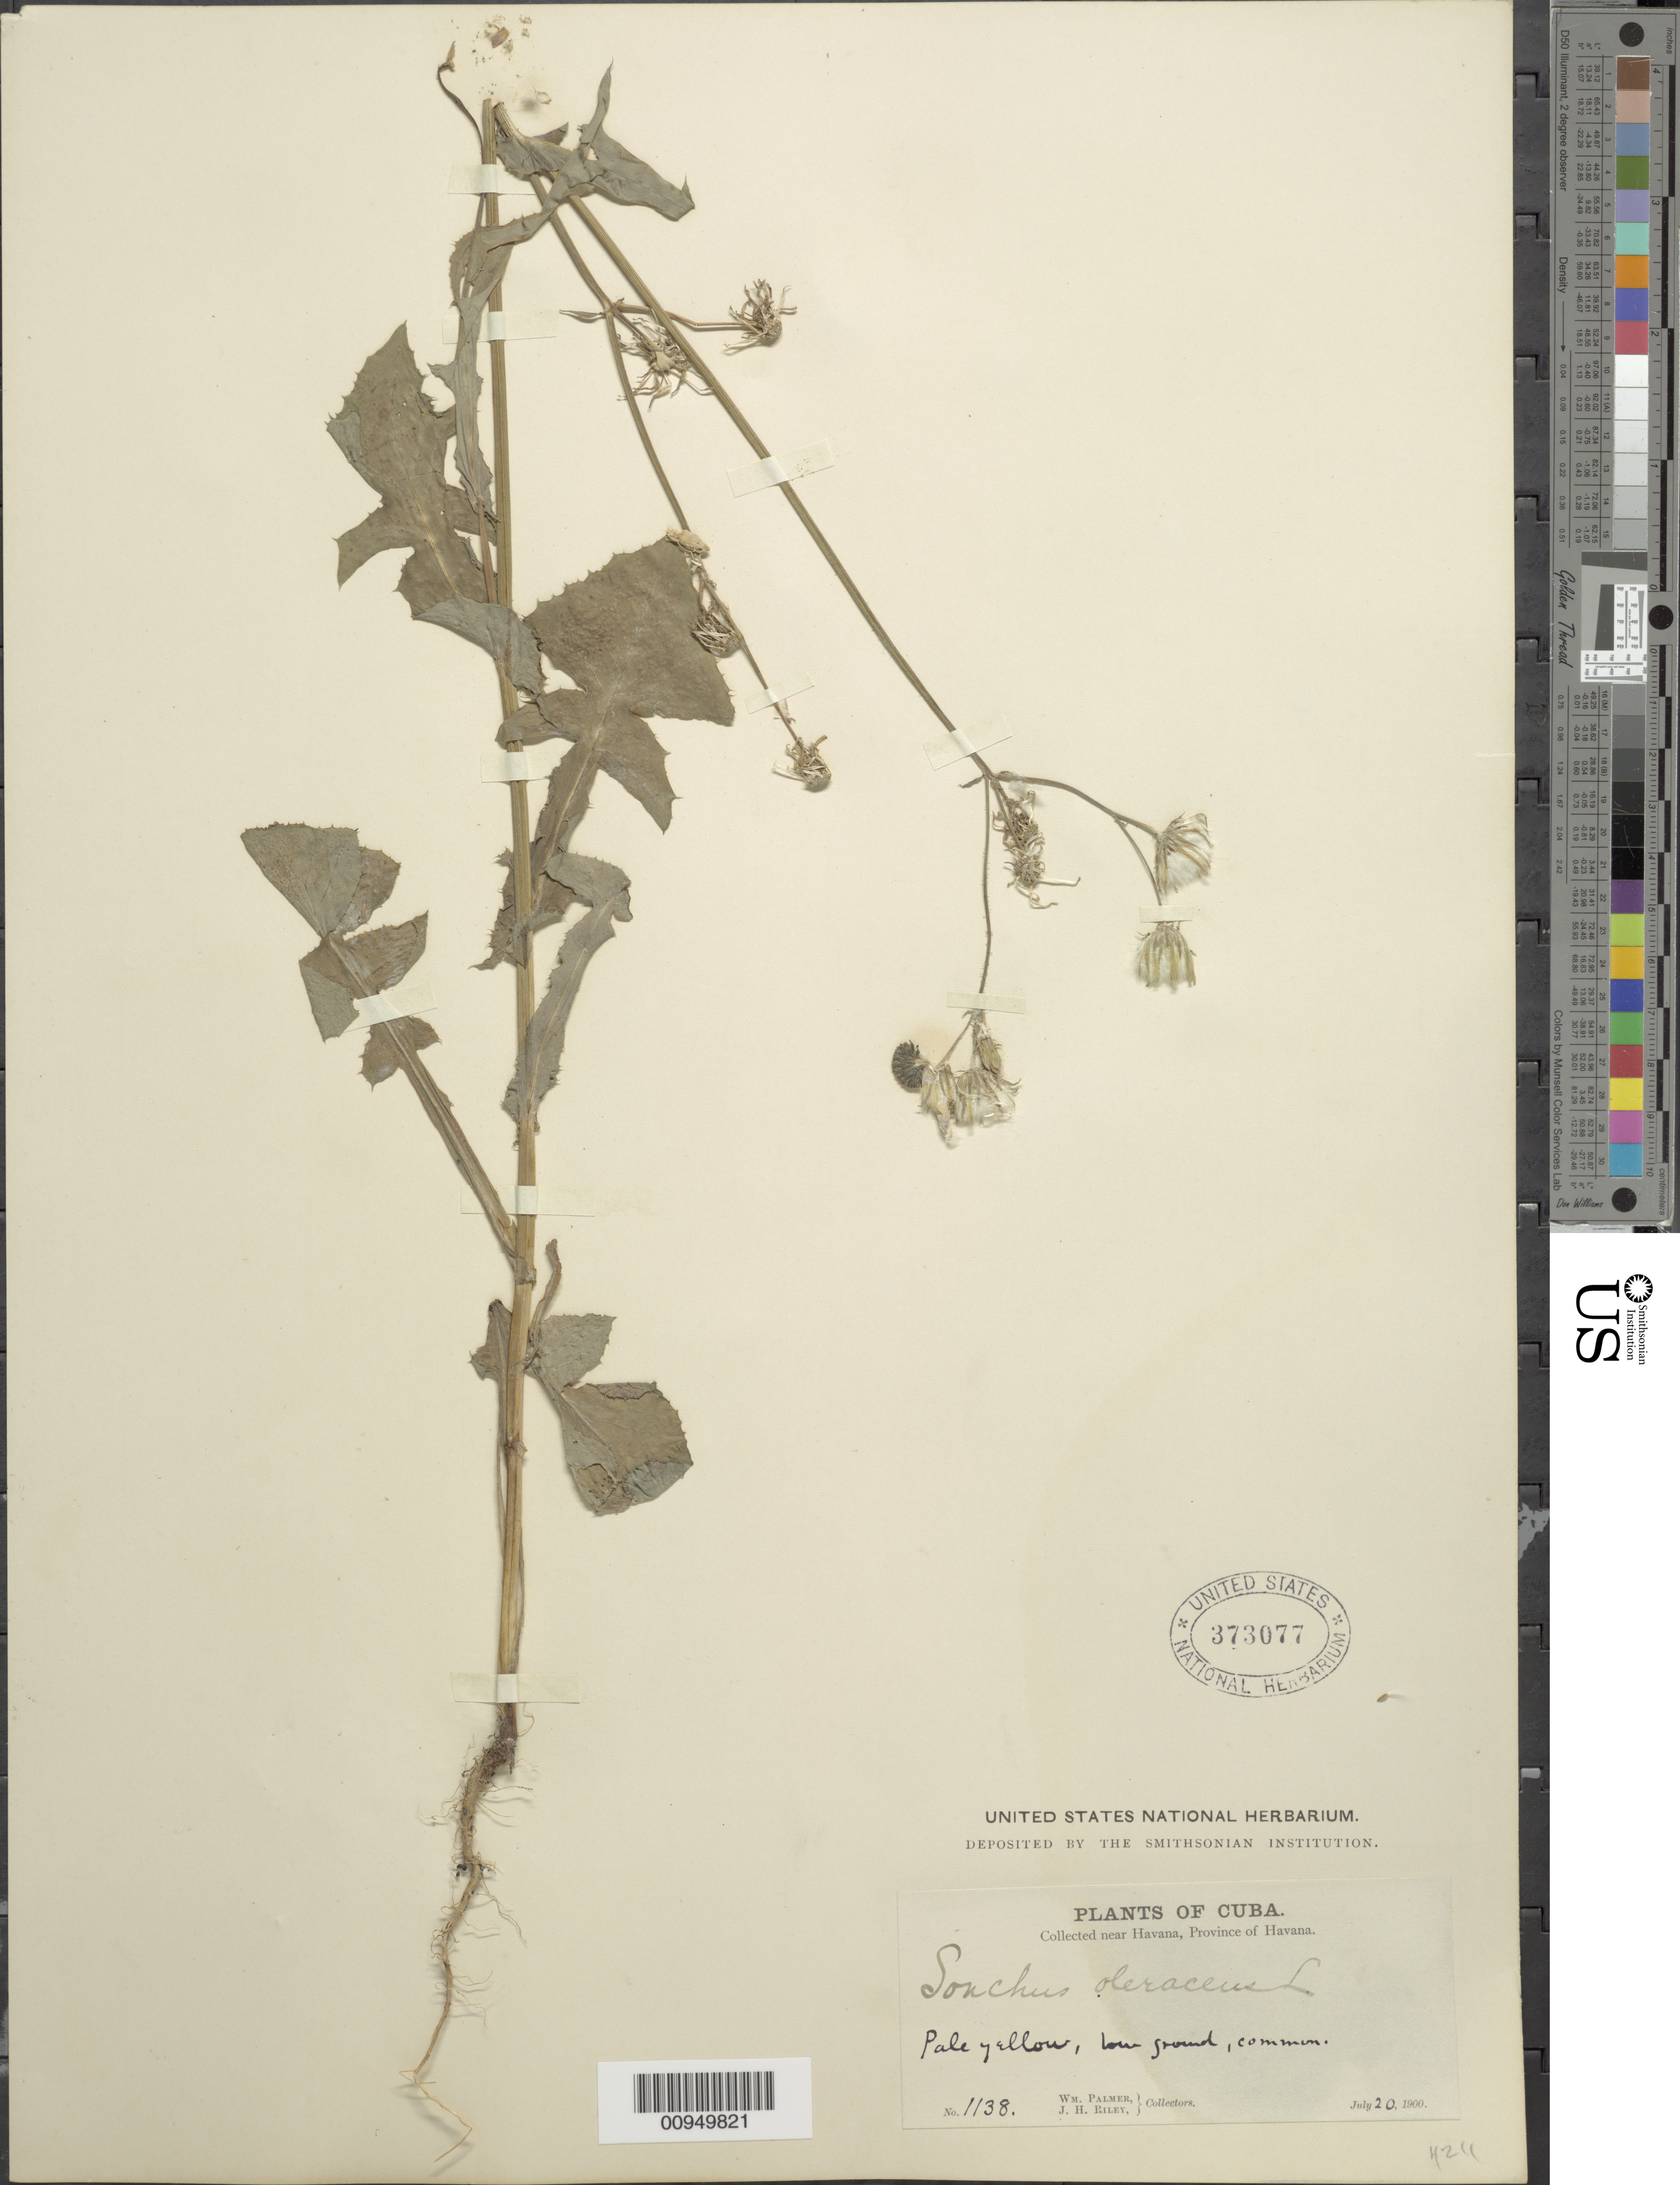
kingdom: Plantae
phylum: Tracheophyta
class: Magnoliopsida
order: Asterales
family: Asteraceae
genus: Sonchus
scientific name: Sonchus oleraceus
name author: L.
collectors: W. Palmer & J. H. Riley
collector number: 1138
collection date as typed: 20 Jul 1900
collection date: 1900-07-20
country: Cuba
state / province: La Habana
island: Cuba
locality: Near Havana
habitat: Low ground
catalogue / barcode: US 373077